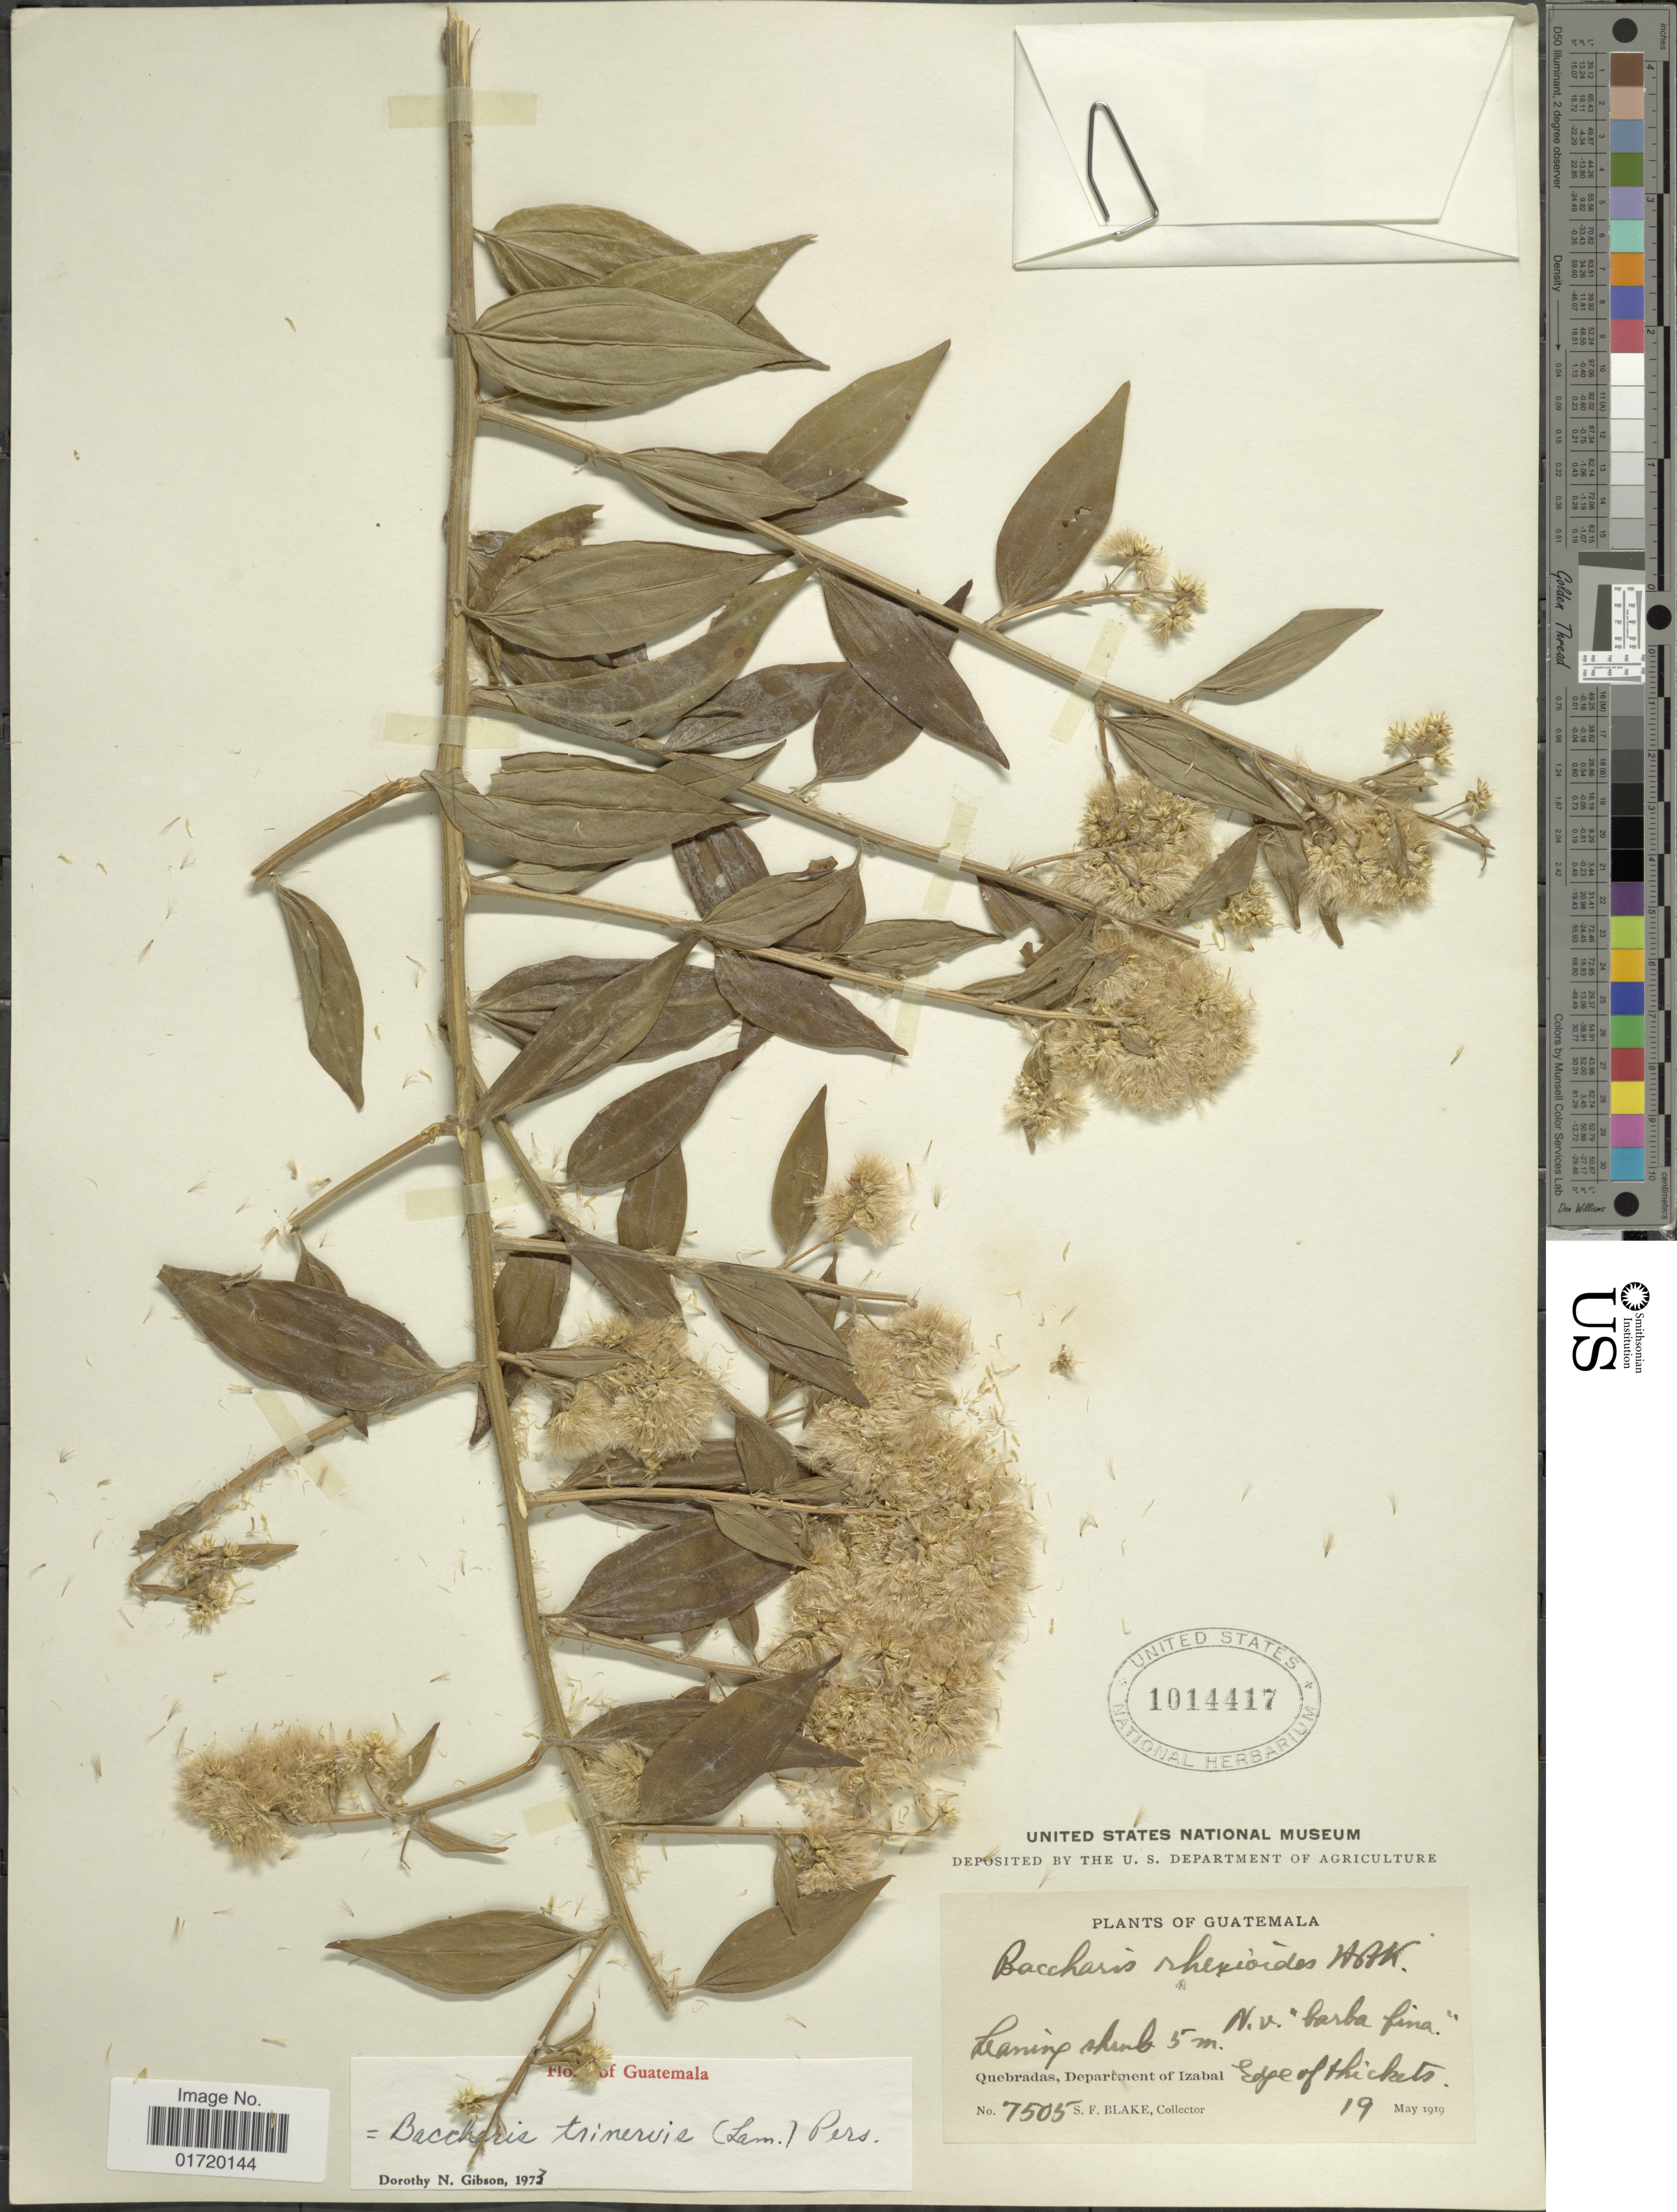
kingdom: Plantae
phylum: Tracheophyta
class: Magnoliopsida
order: Asterales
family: Asteraceae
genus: Baccharis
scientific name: Baccharis trinervis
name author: (Lam.) Pers.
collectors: S. Blake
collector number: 7505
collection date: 1919-05-19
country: Guatemala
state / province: Izabal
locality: Quebradas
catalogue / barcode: US 1014417